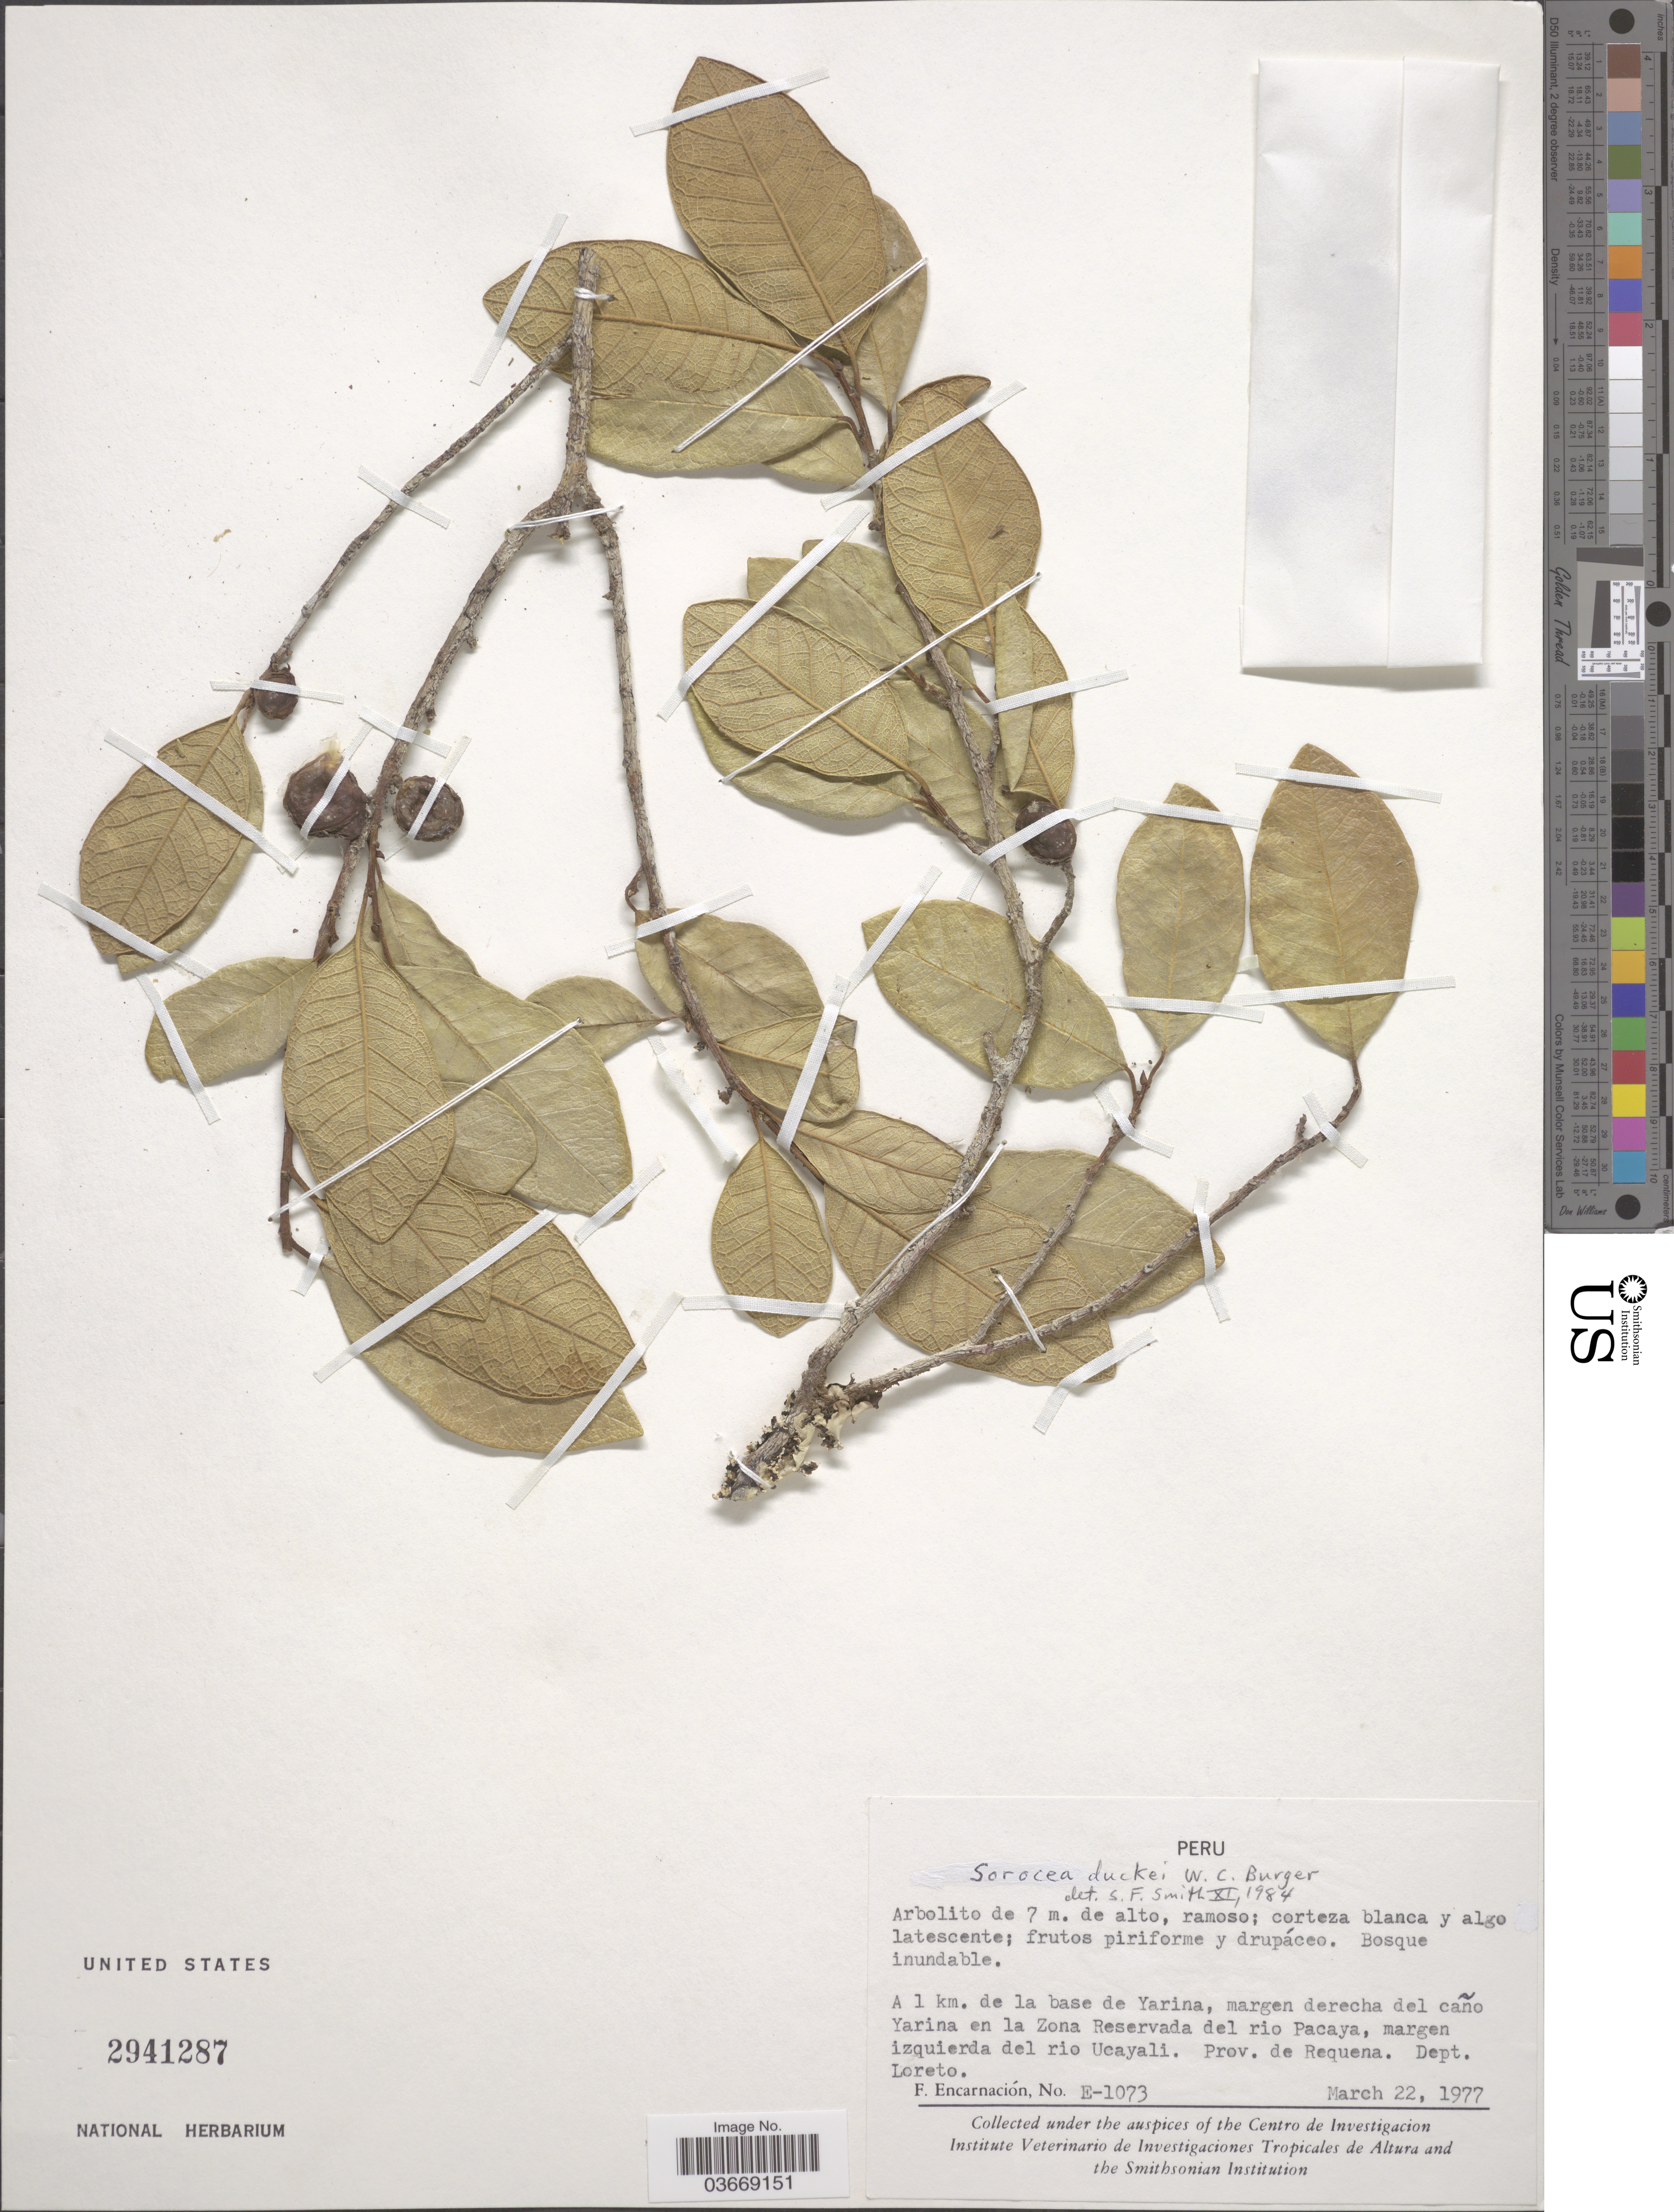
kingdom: Plantae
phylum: Tracheophyta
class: Magnoliopsida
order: Rosales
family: Moraceae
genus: Sorocea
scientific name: Sorocea duckei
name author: W.C. Burger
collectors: F. Encarnación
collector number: E-1073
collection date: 1977-03-22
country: Peru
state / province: Loreto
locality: A 1 km. de la base de Yarina, margen derecha del caño Yarina en la Zona Reservada del rio Pacaya, margen izquierda del rio Ucayali. Prov. de Requena, Dept. Loreto.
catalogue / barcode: US 2941287